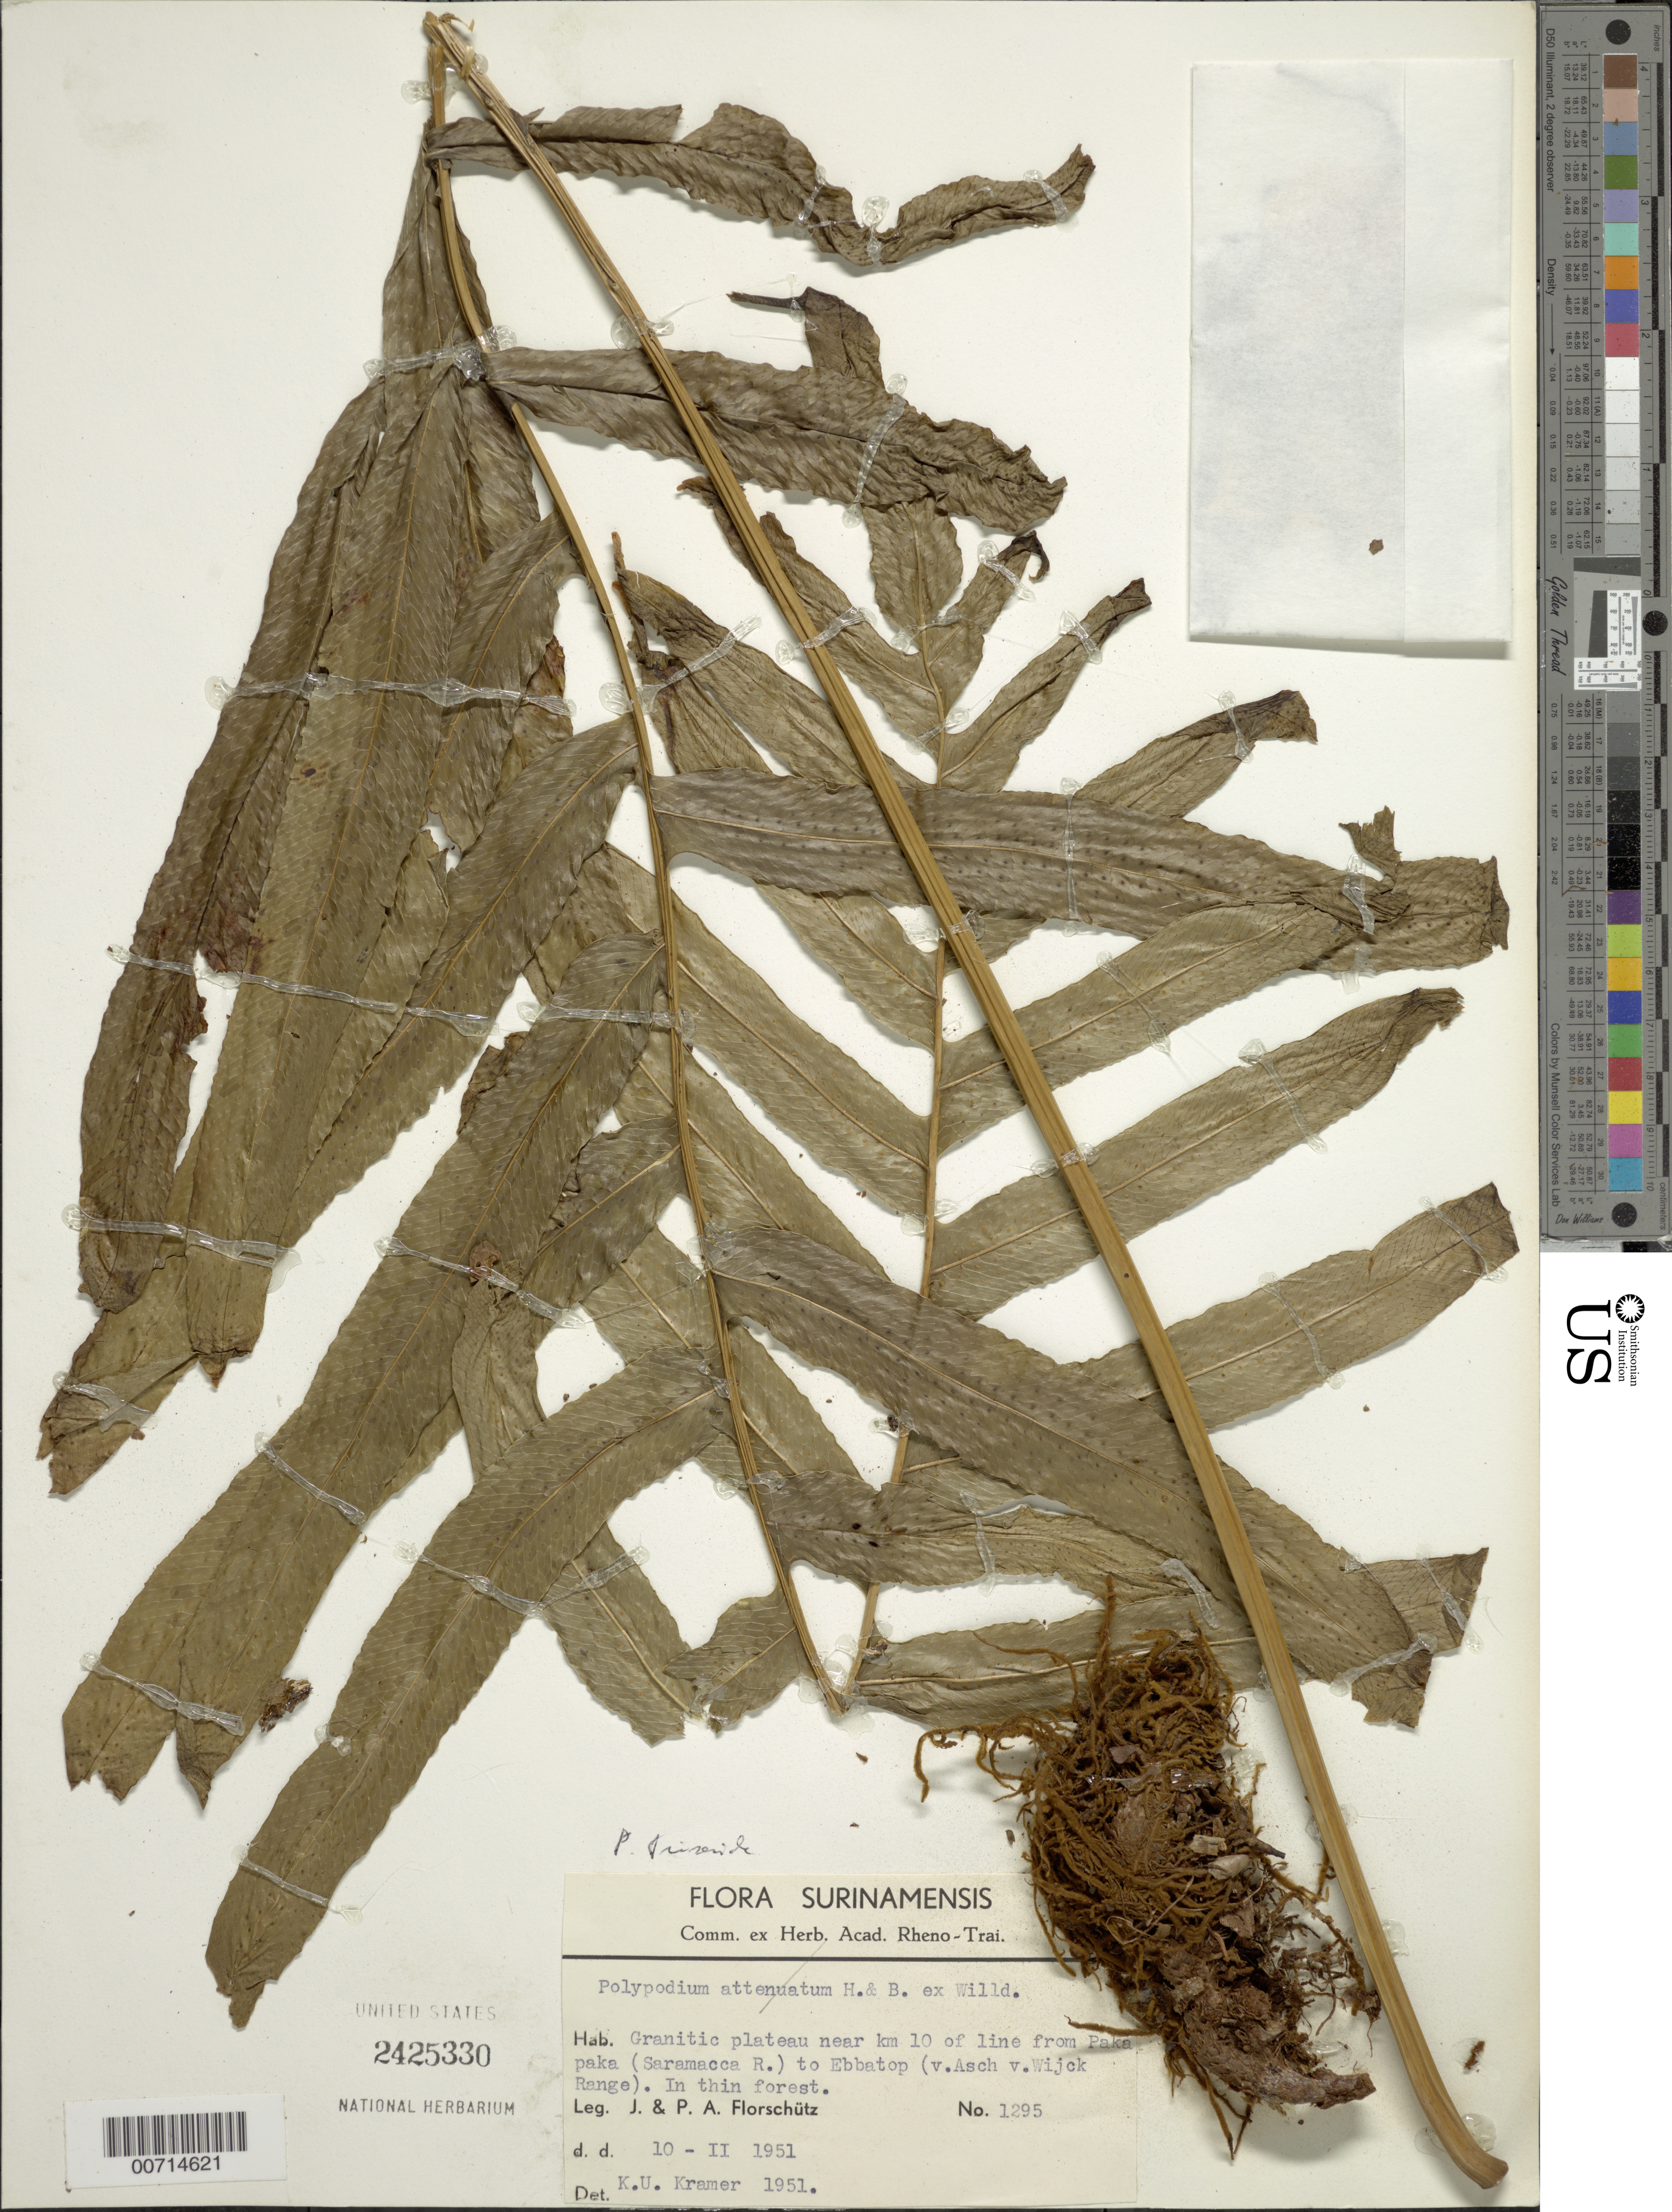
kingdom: Plantae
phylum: Tracheophyta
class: Polypodiopsida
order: Polypodiales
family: Polypodiaceae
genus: Serpocaulon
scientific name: Serpocaulon triseriale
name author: (Sw.) A.R. Sm.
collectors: J. Florschütz-de Waard & P. Florschütz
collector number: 1295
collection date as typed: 10-Feb-51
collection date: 1951-02-10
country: Suriname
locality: Paka Paka (Saramacca R.) trail to Ebbatop, van Asch van Wijk Mts, near km 5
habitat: Thin forest; granitic plateau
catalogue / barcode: US 2425330